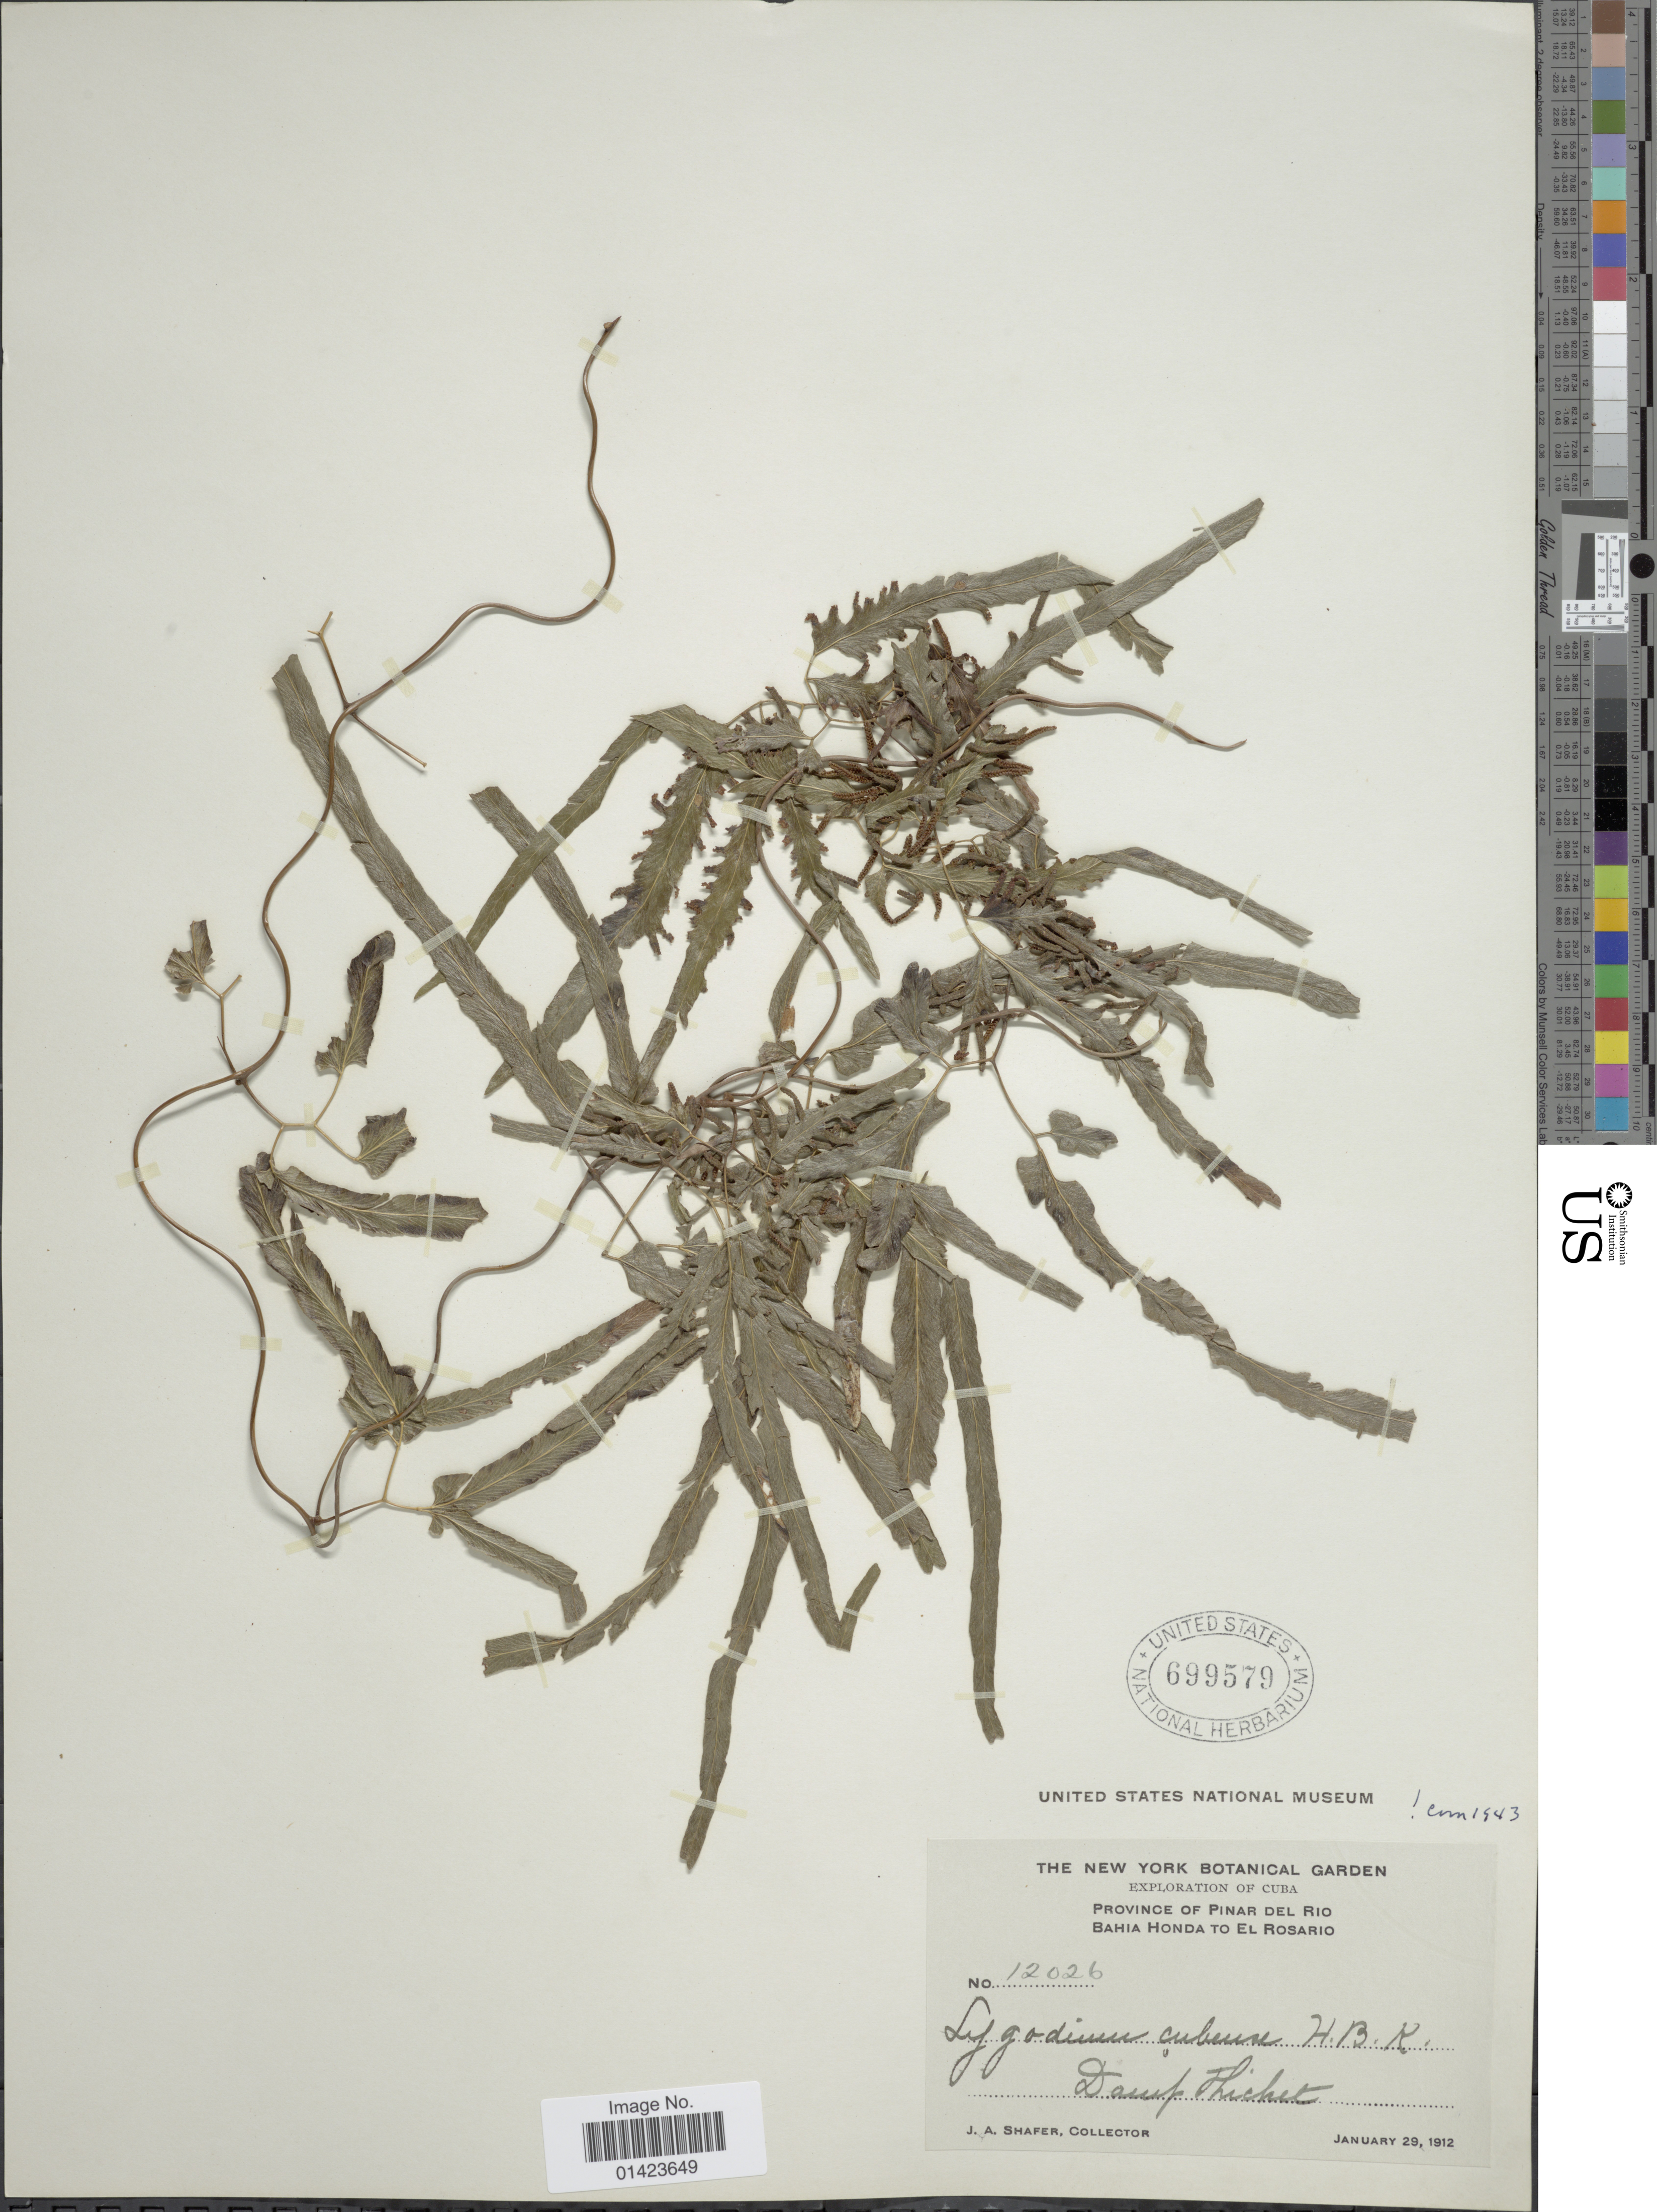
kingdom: Plantae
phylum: Tracheophyta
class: Polypodiopsida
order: Schizaeales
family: Lygodiaceae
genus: Lygodium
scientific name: Lygodium cubense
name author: Kunth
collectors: J. A. Shafer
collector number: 12026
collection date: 1912-01-29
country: Cuba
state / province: Pinar del Río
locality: Province of Pinar del Rio, Bahia Honda to El Rosario,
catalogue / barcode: US 699579